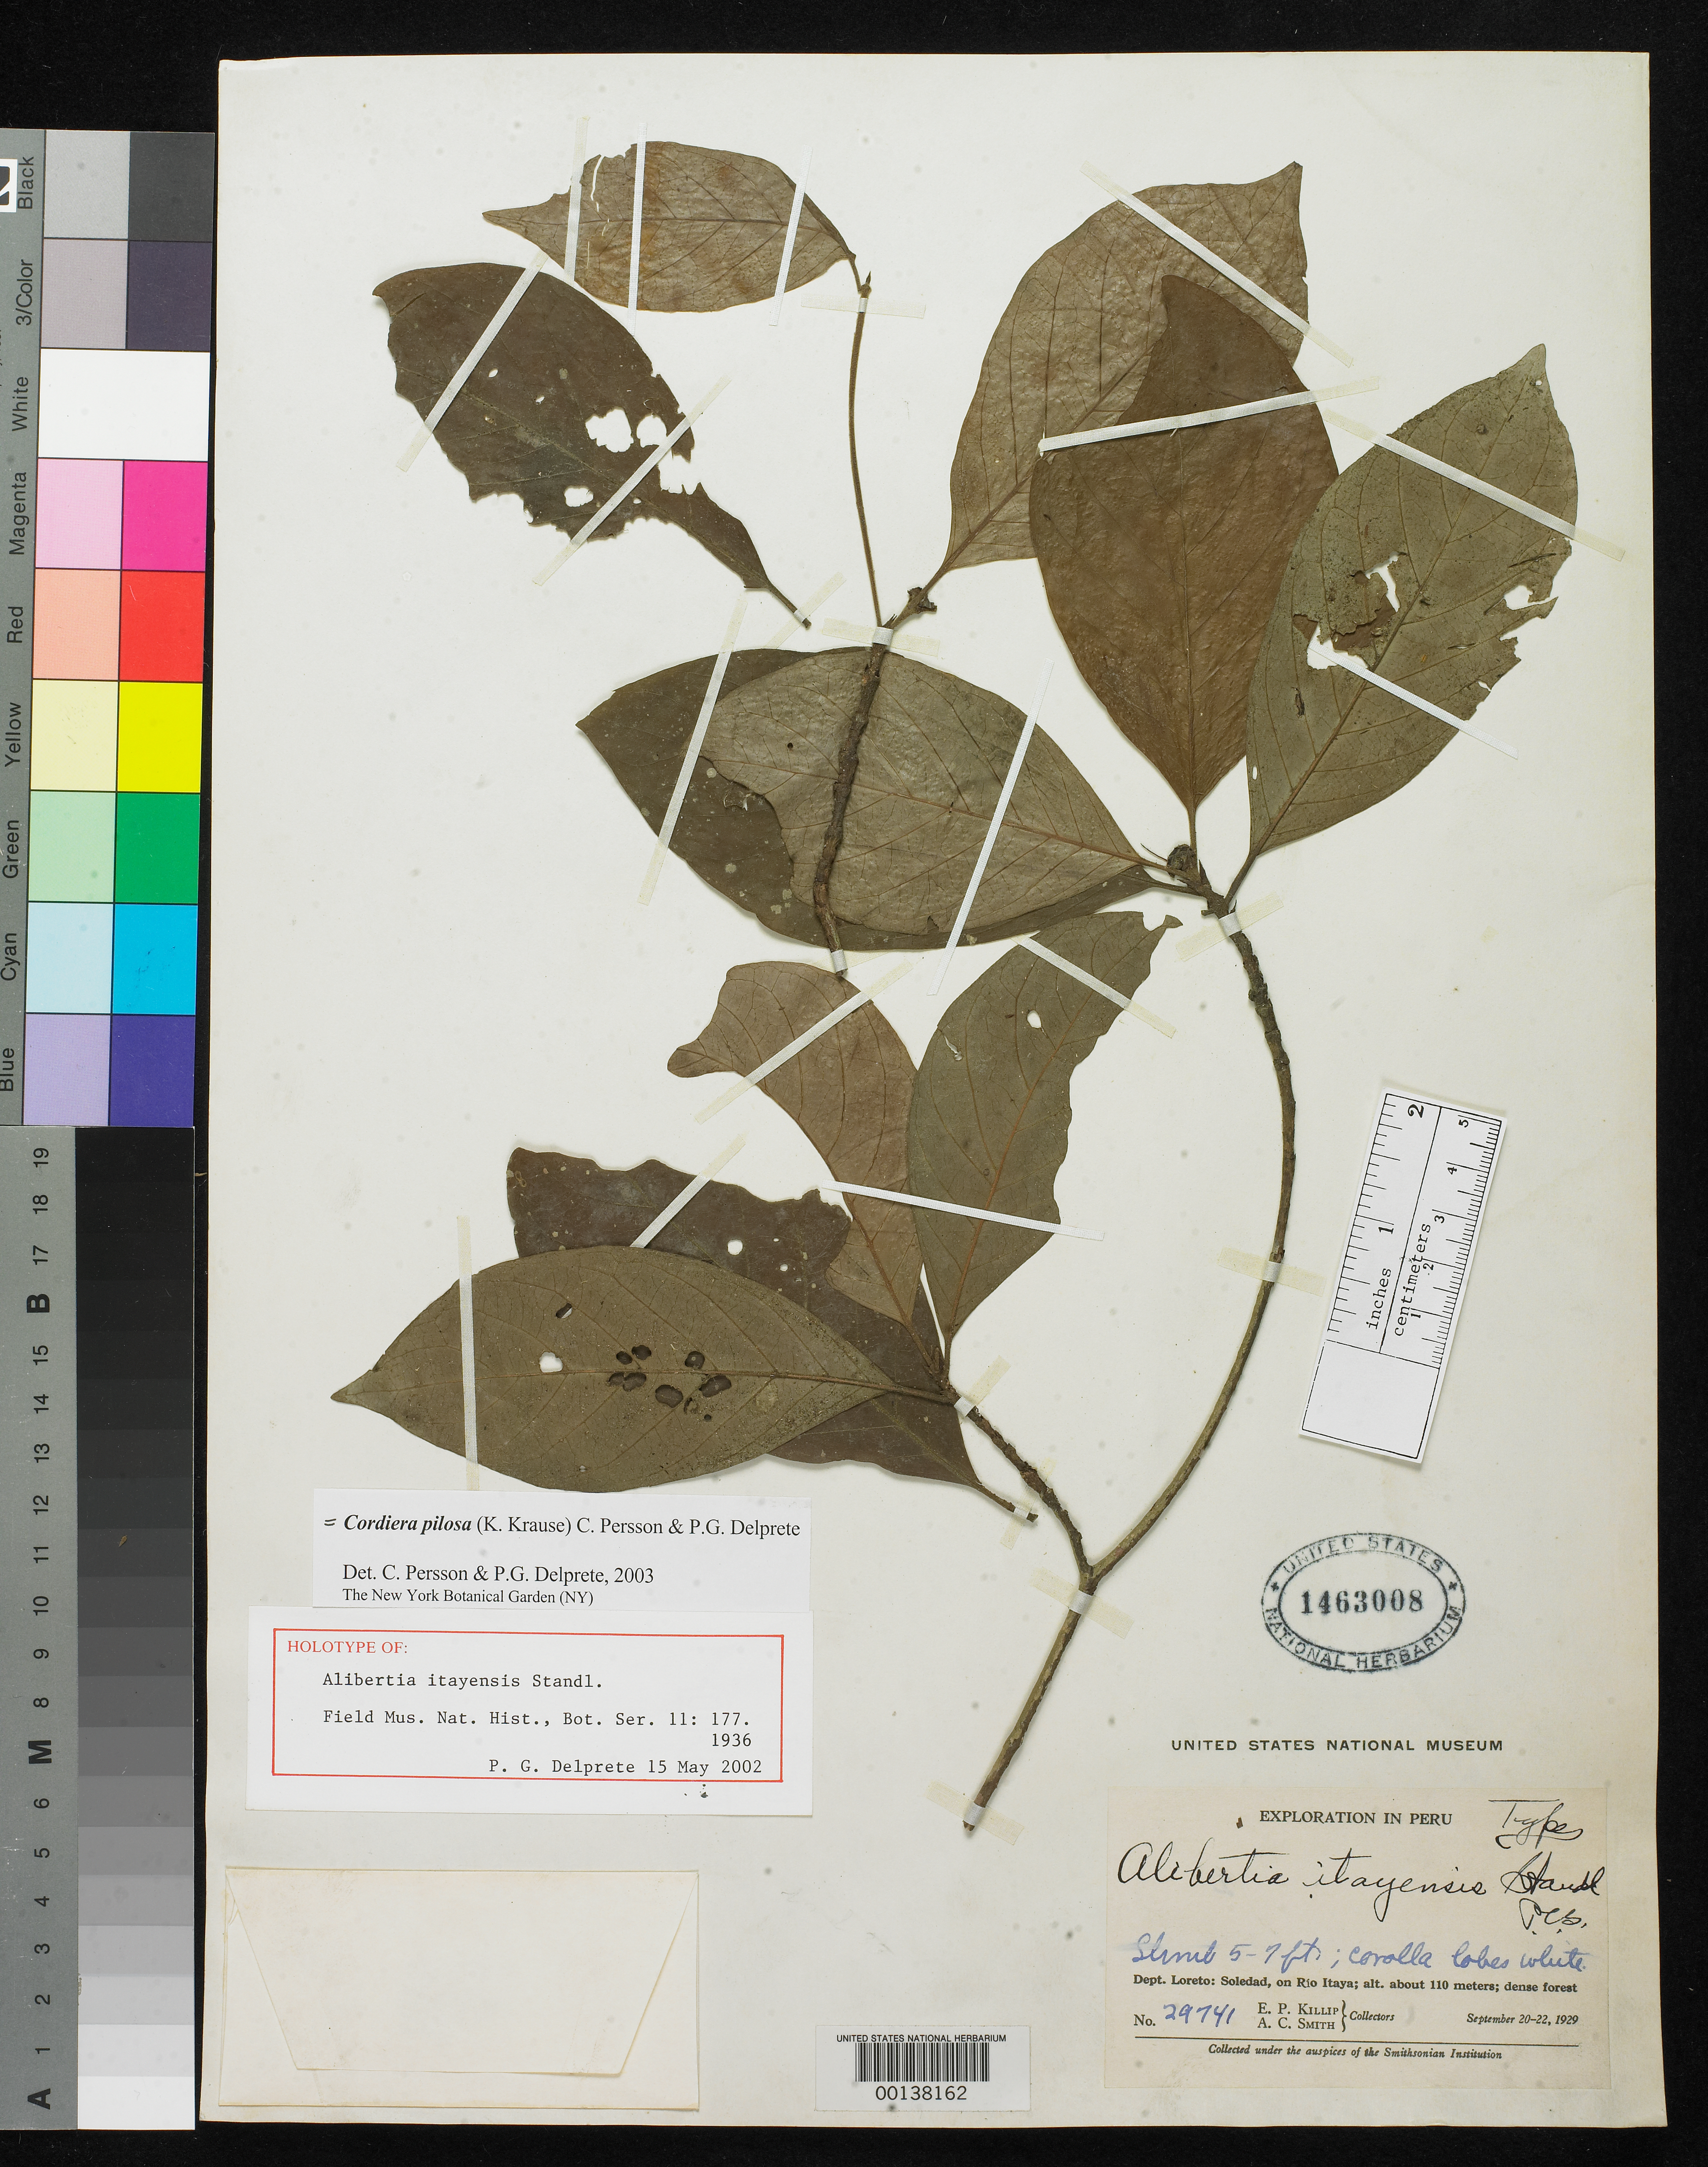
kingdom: Plantae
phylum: Tracheophyta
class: Magnoliopsida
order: Gentianales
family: Rubiaceae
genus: Alibertia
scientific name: Alibertia itayensis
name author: Standl.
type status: Holotype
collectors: E. P. Killip & A. C. Smith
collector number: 29741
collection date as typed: Sep 1929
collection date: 1929-09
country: Peru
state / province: Loreto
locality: Soledad, Rio Itaya.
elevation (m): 110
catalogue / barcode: US 1463008